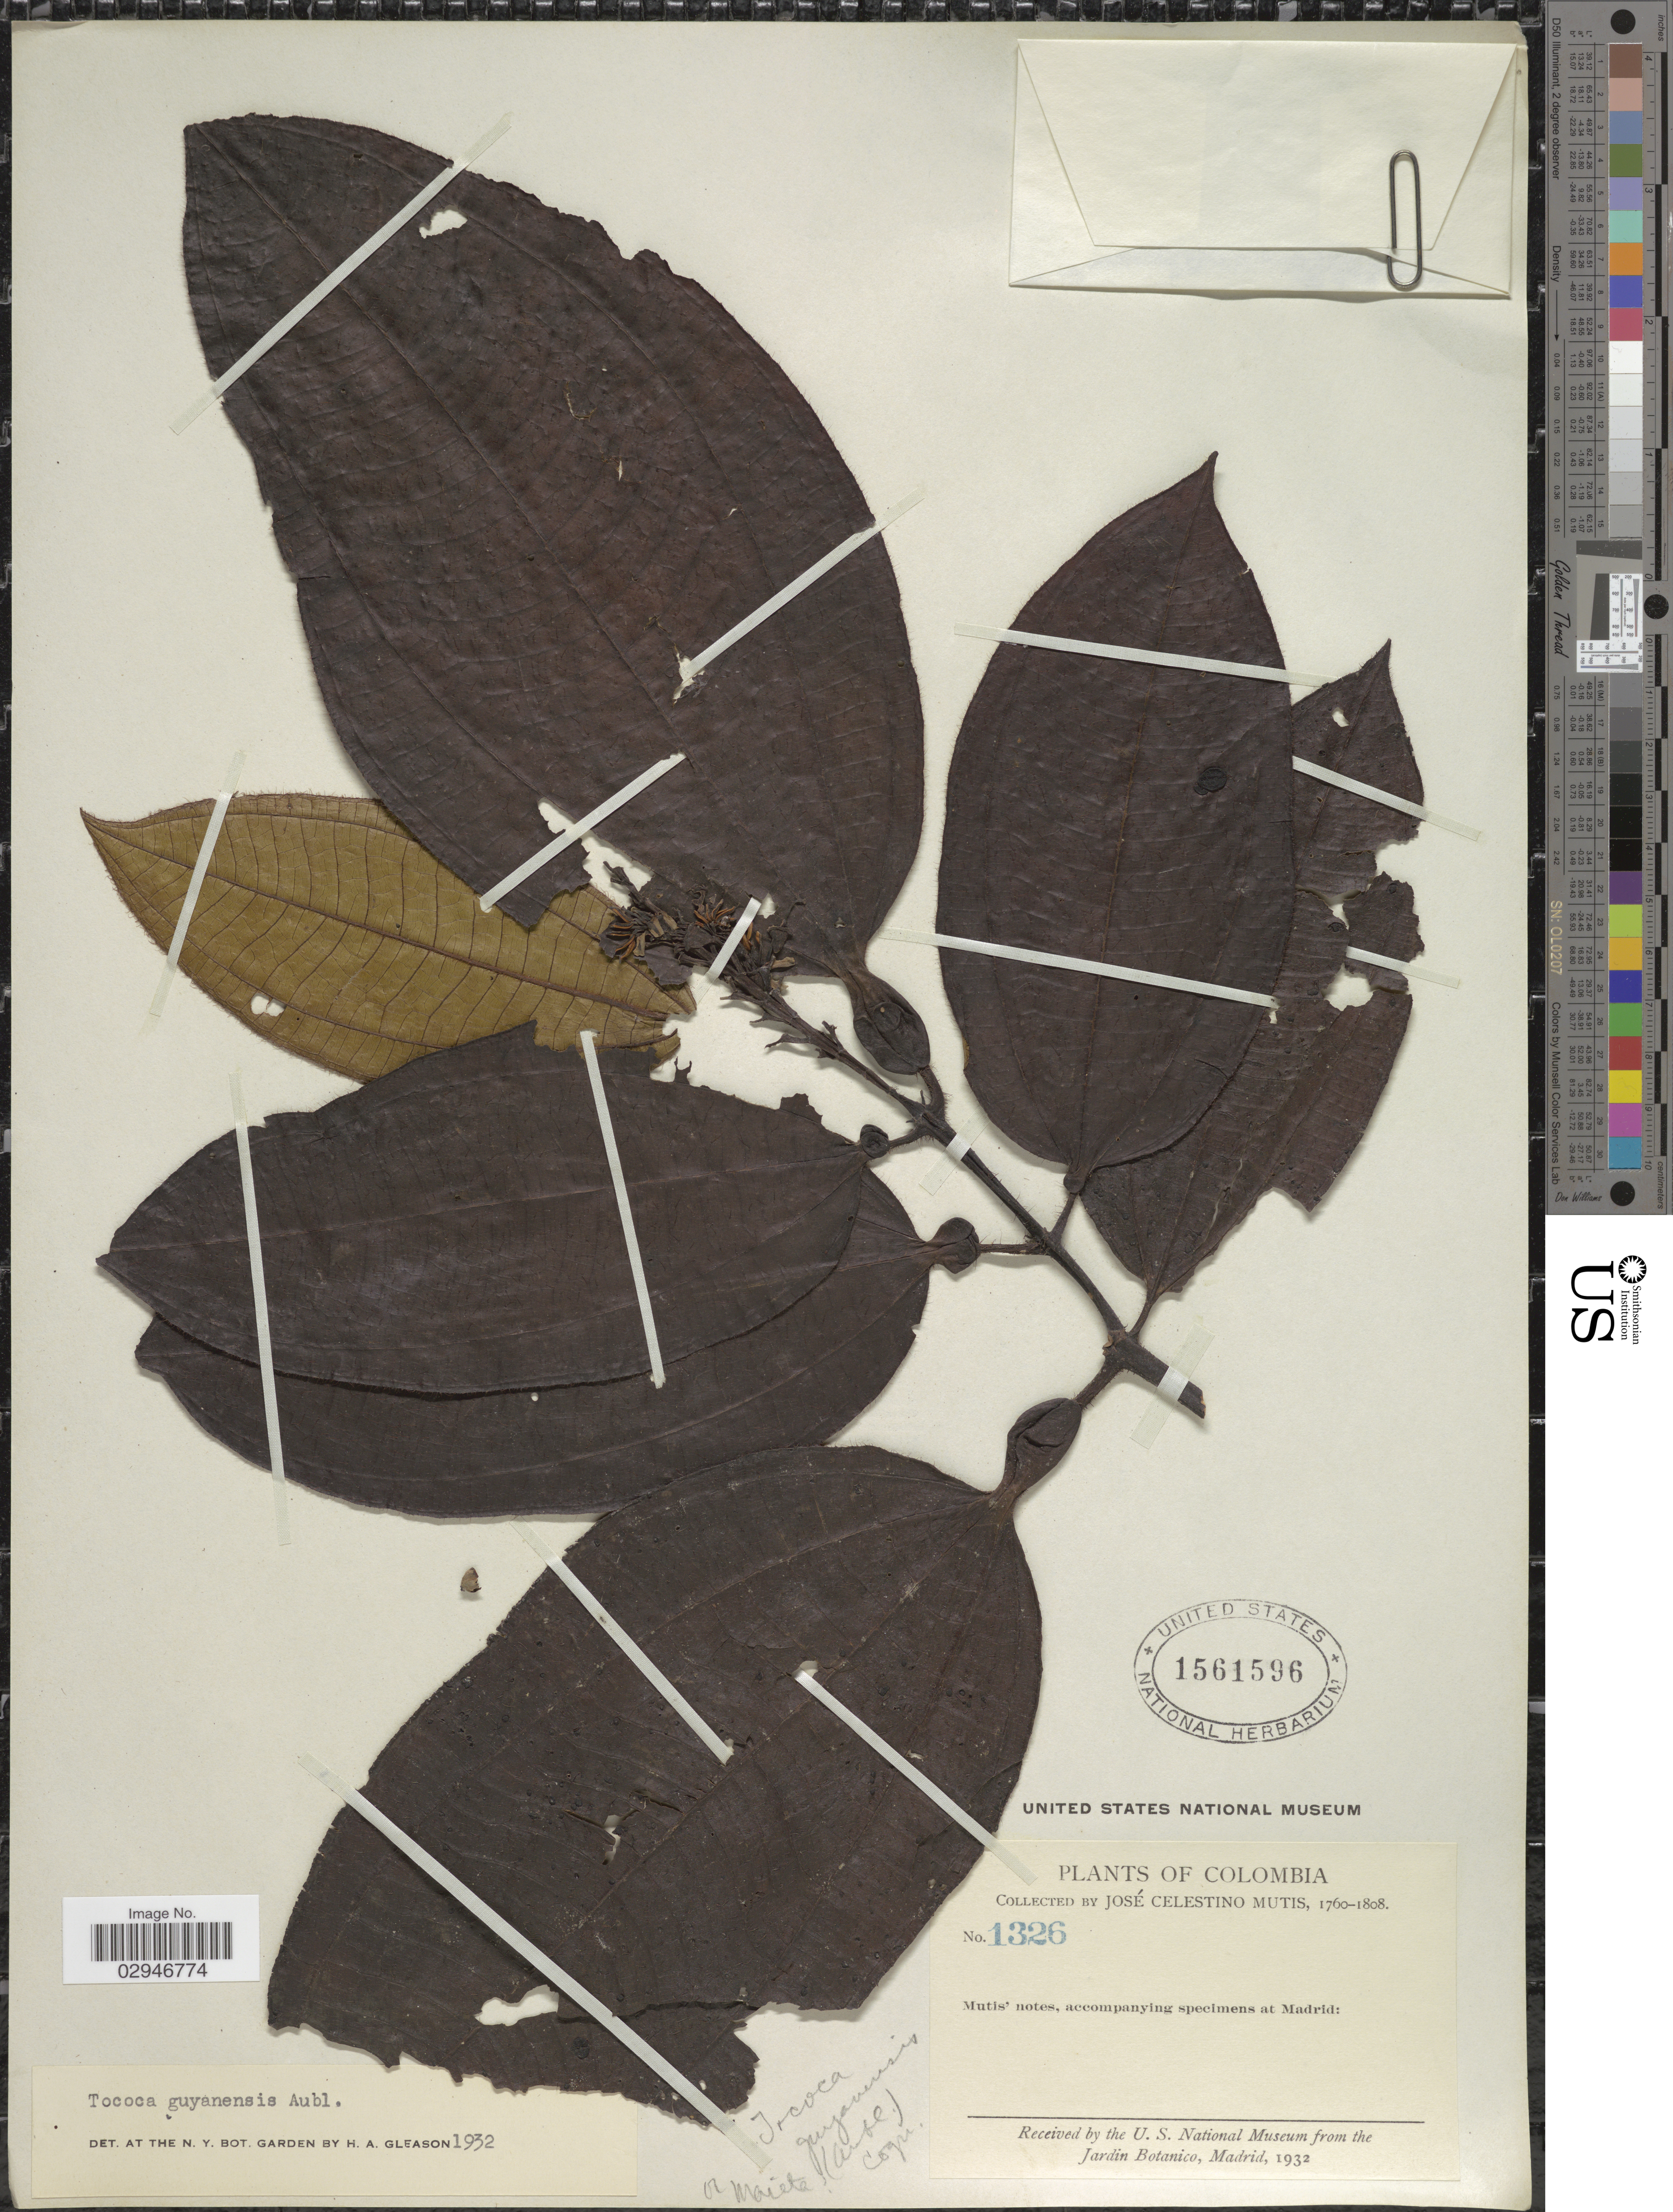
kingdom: Plantae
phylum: Tracheophyta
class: Magnoliopsida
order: Myrtales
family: Melastomataceae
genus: Tococa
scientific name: Tococa guianensis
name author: Aubl.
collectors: J. C. B. Mutis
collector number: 1326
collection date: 1760/1808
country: Colombia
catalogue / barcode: US 1561596